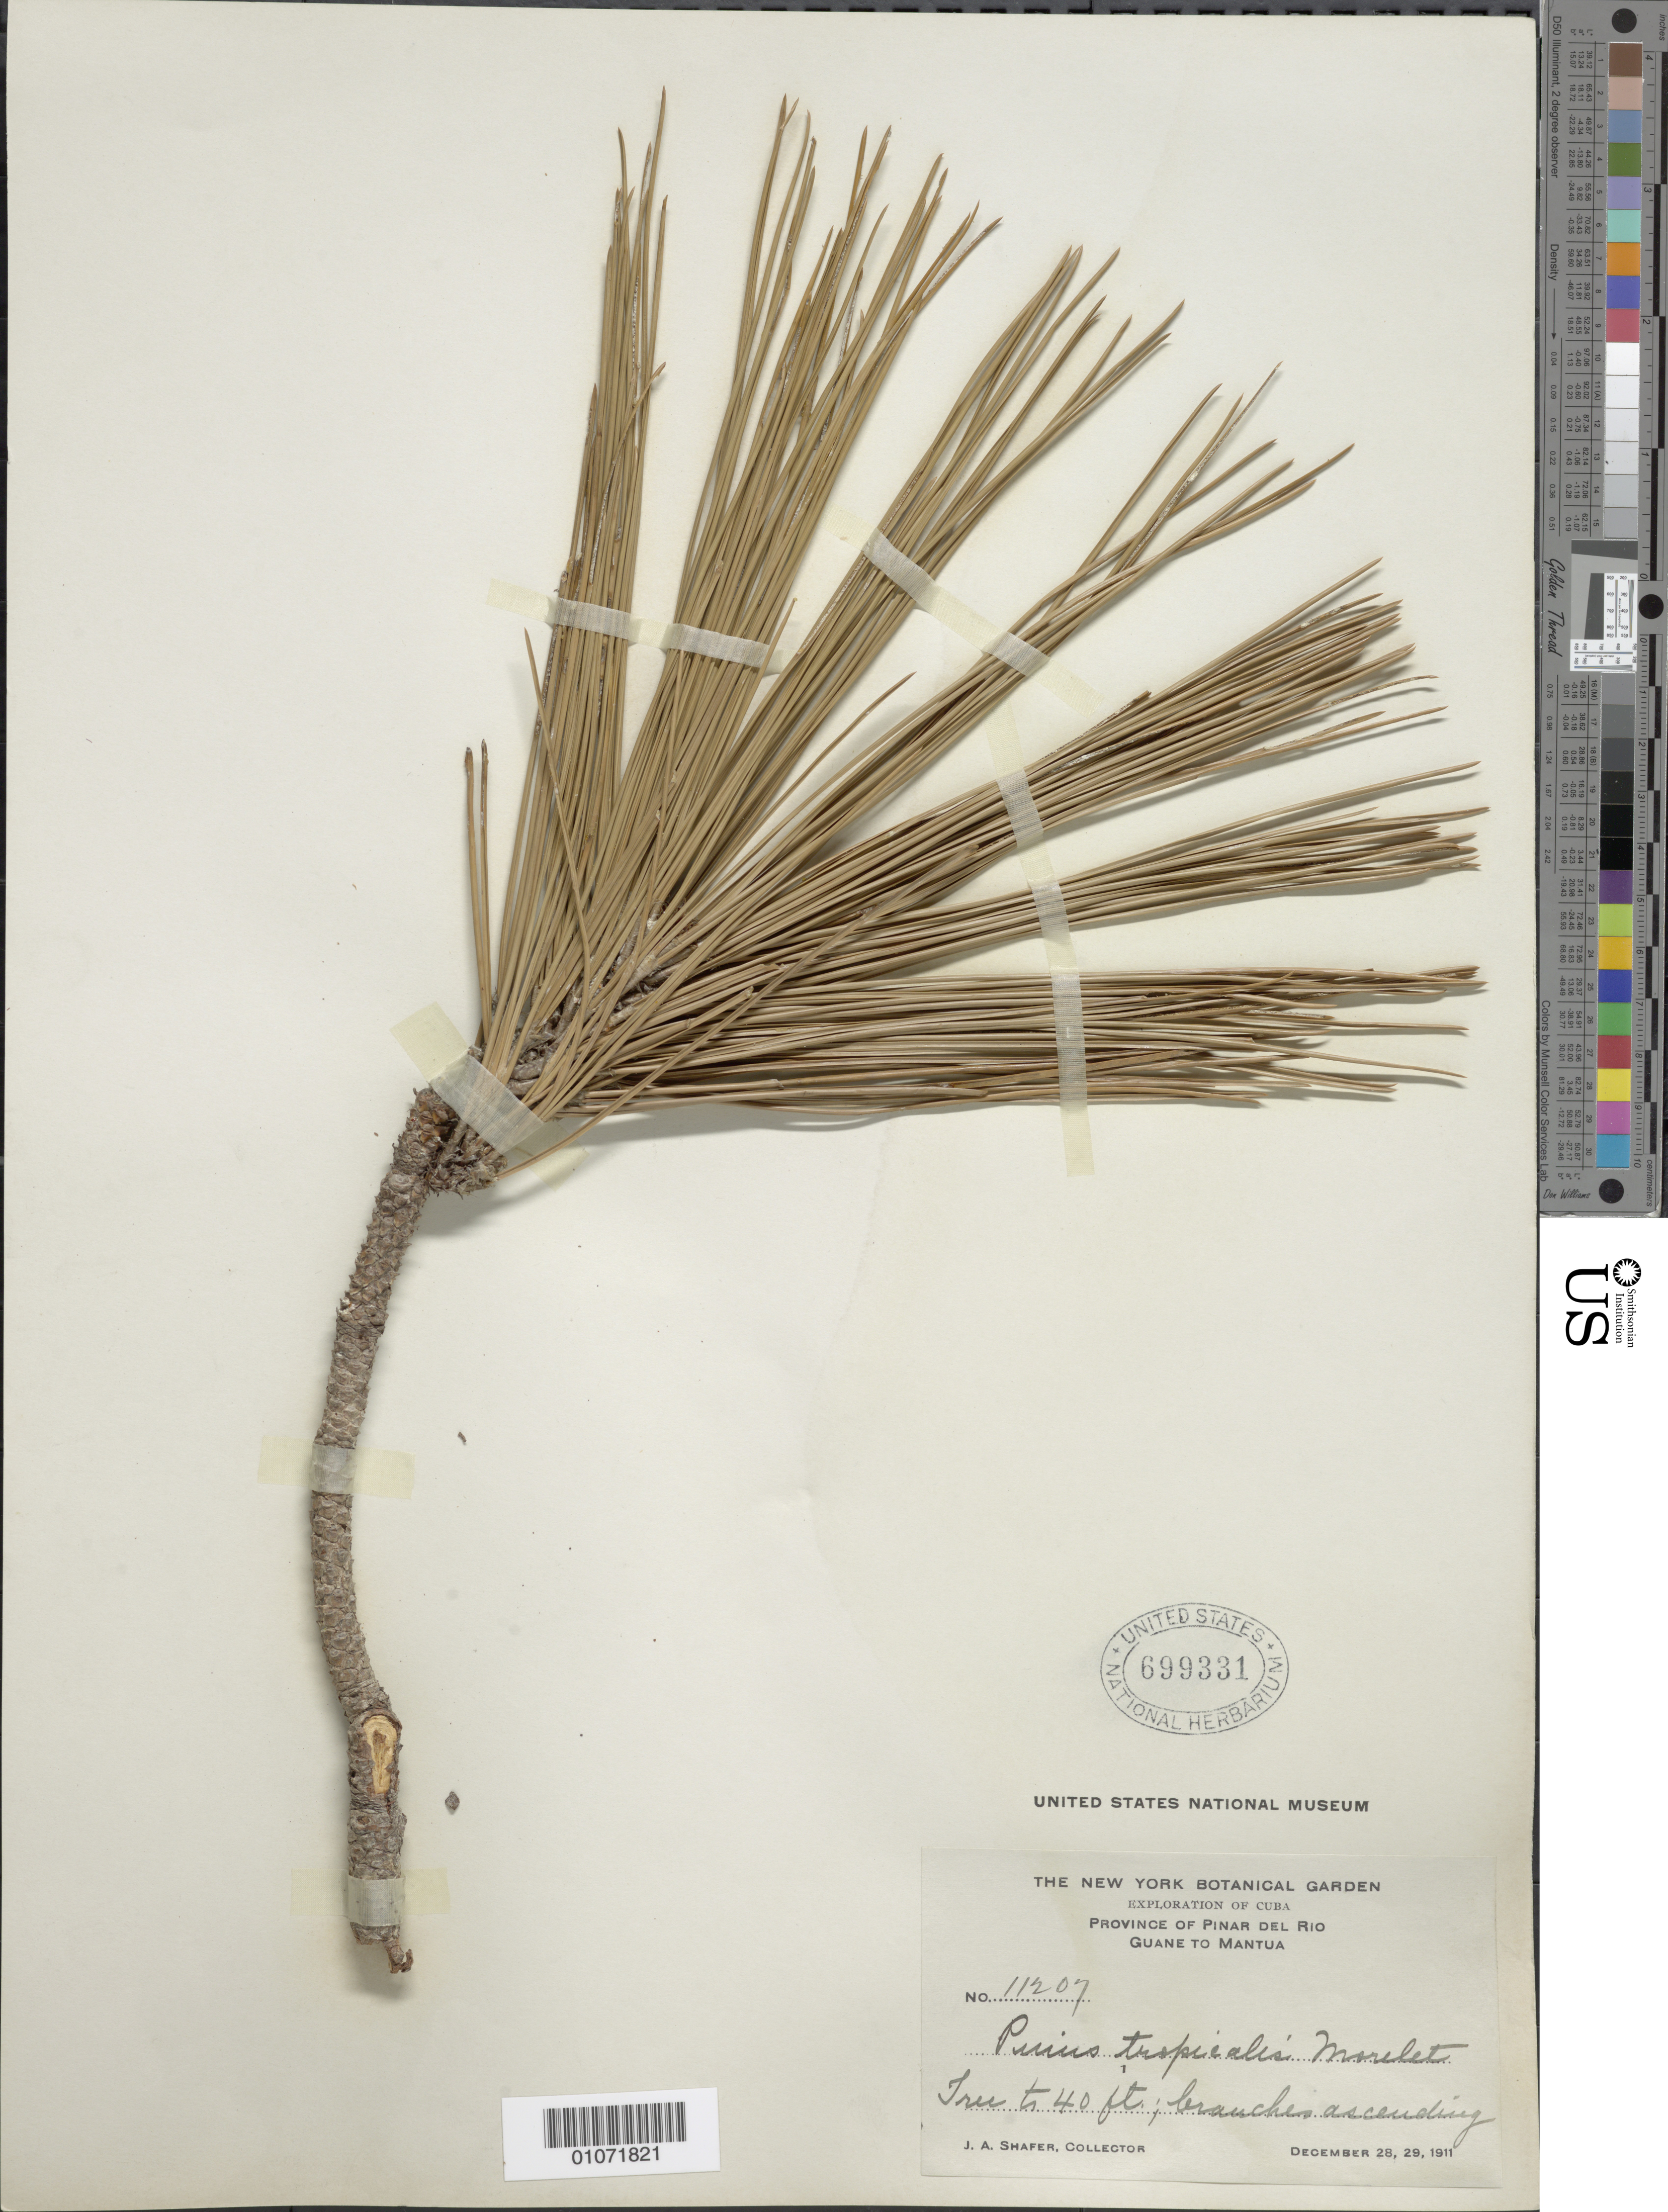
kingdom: Plantae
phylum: Tracheophyta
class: Pinopsida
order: Pinales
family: Pinaceae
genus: Pinus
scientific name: Pinus tropicalis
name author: Morelet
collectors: J. A. Shafer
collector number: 11207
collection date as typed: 28 Dec 1911 to 29 Dec 1911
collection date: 1911-12-28/1911-12-29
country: Cuba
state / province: Pinar del Rio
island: Cuba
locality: Guane to Mantua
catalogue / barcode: US 699331